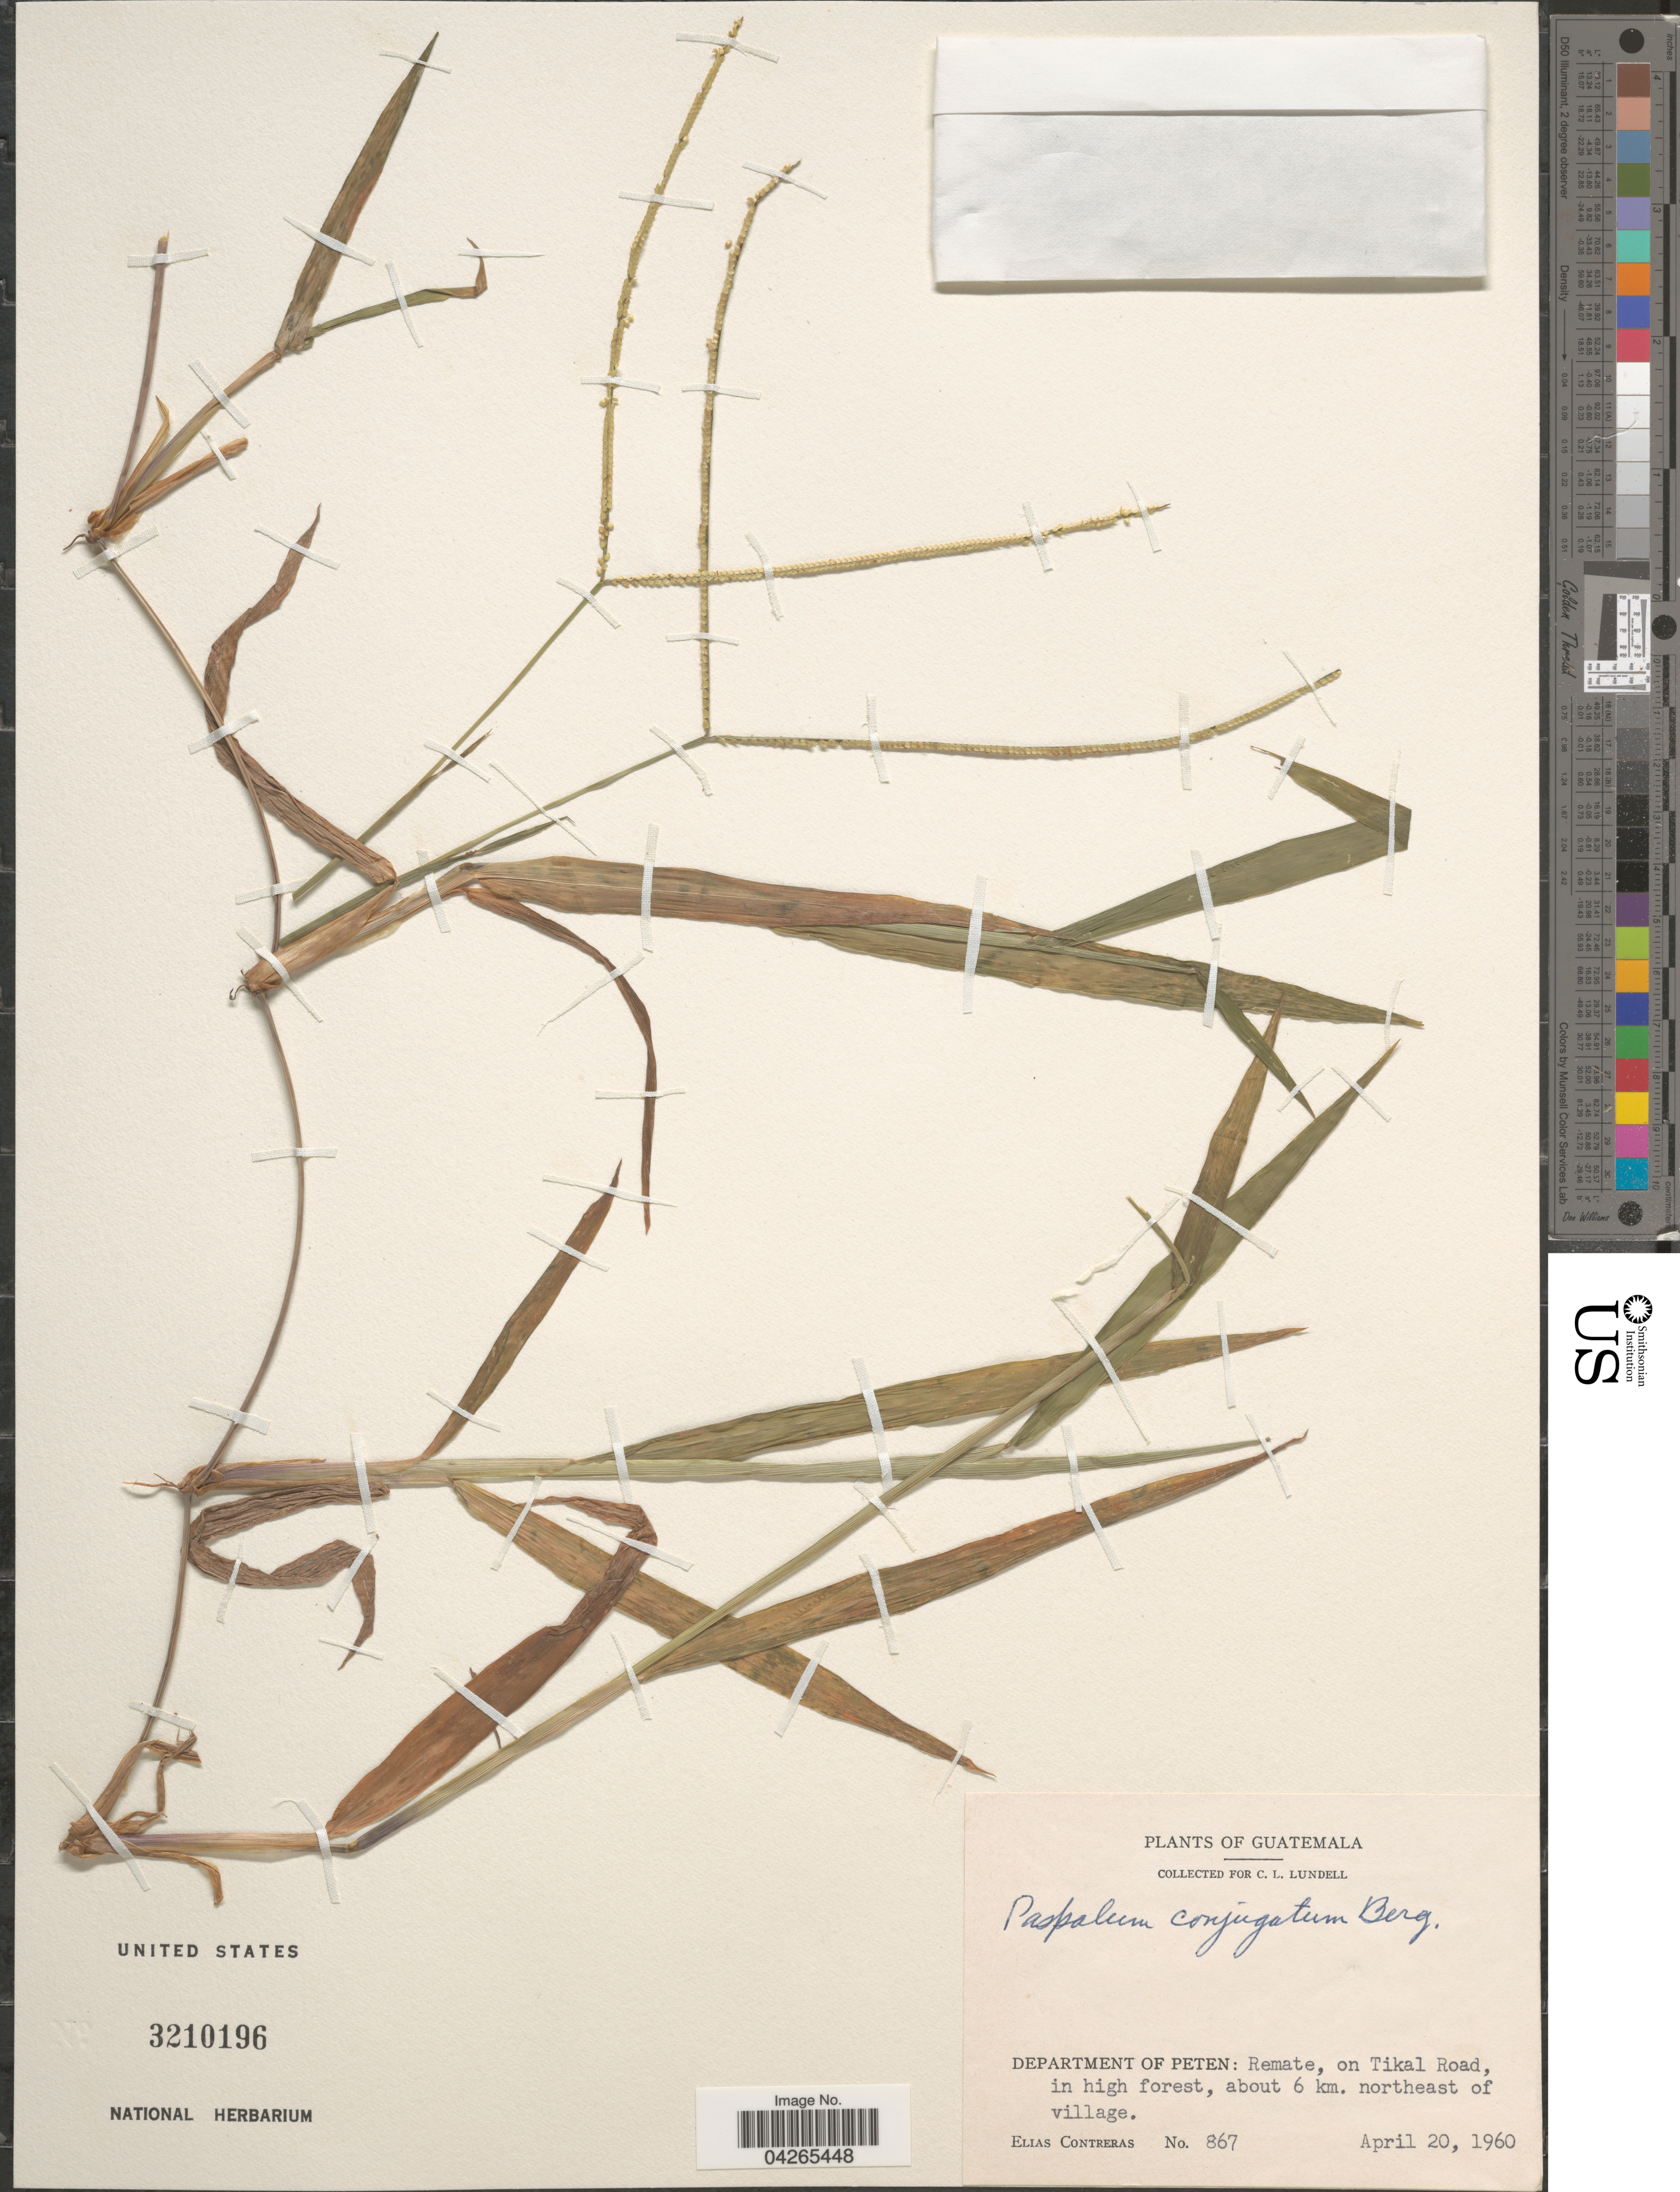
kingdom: Plantae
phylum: Tracheophyta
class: Liliopsida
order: Poales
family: Poaceae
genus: Paspalum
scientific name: Paspalum conjugatum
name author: P.J. Bergius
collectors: E. Contreras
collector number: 867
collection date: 1960-04-20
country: Guatemala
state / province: El Peten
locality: Department of Peten: Remate, on Tikal Road, in high forest, about 6 km. northeast of village.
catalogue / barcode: US 3210196